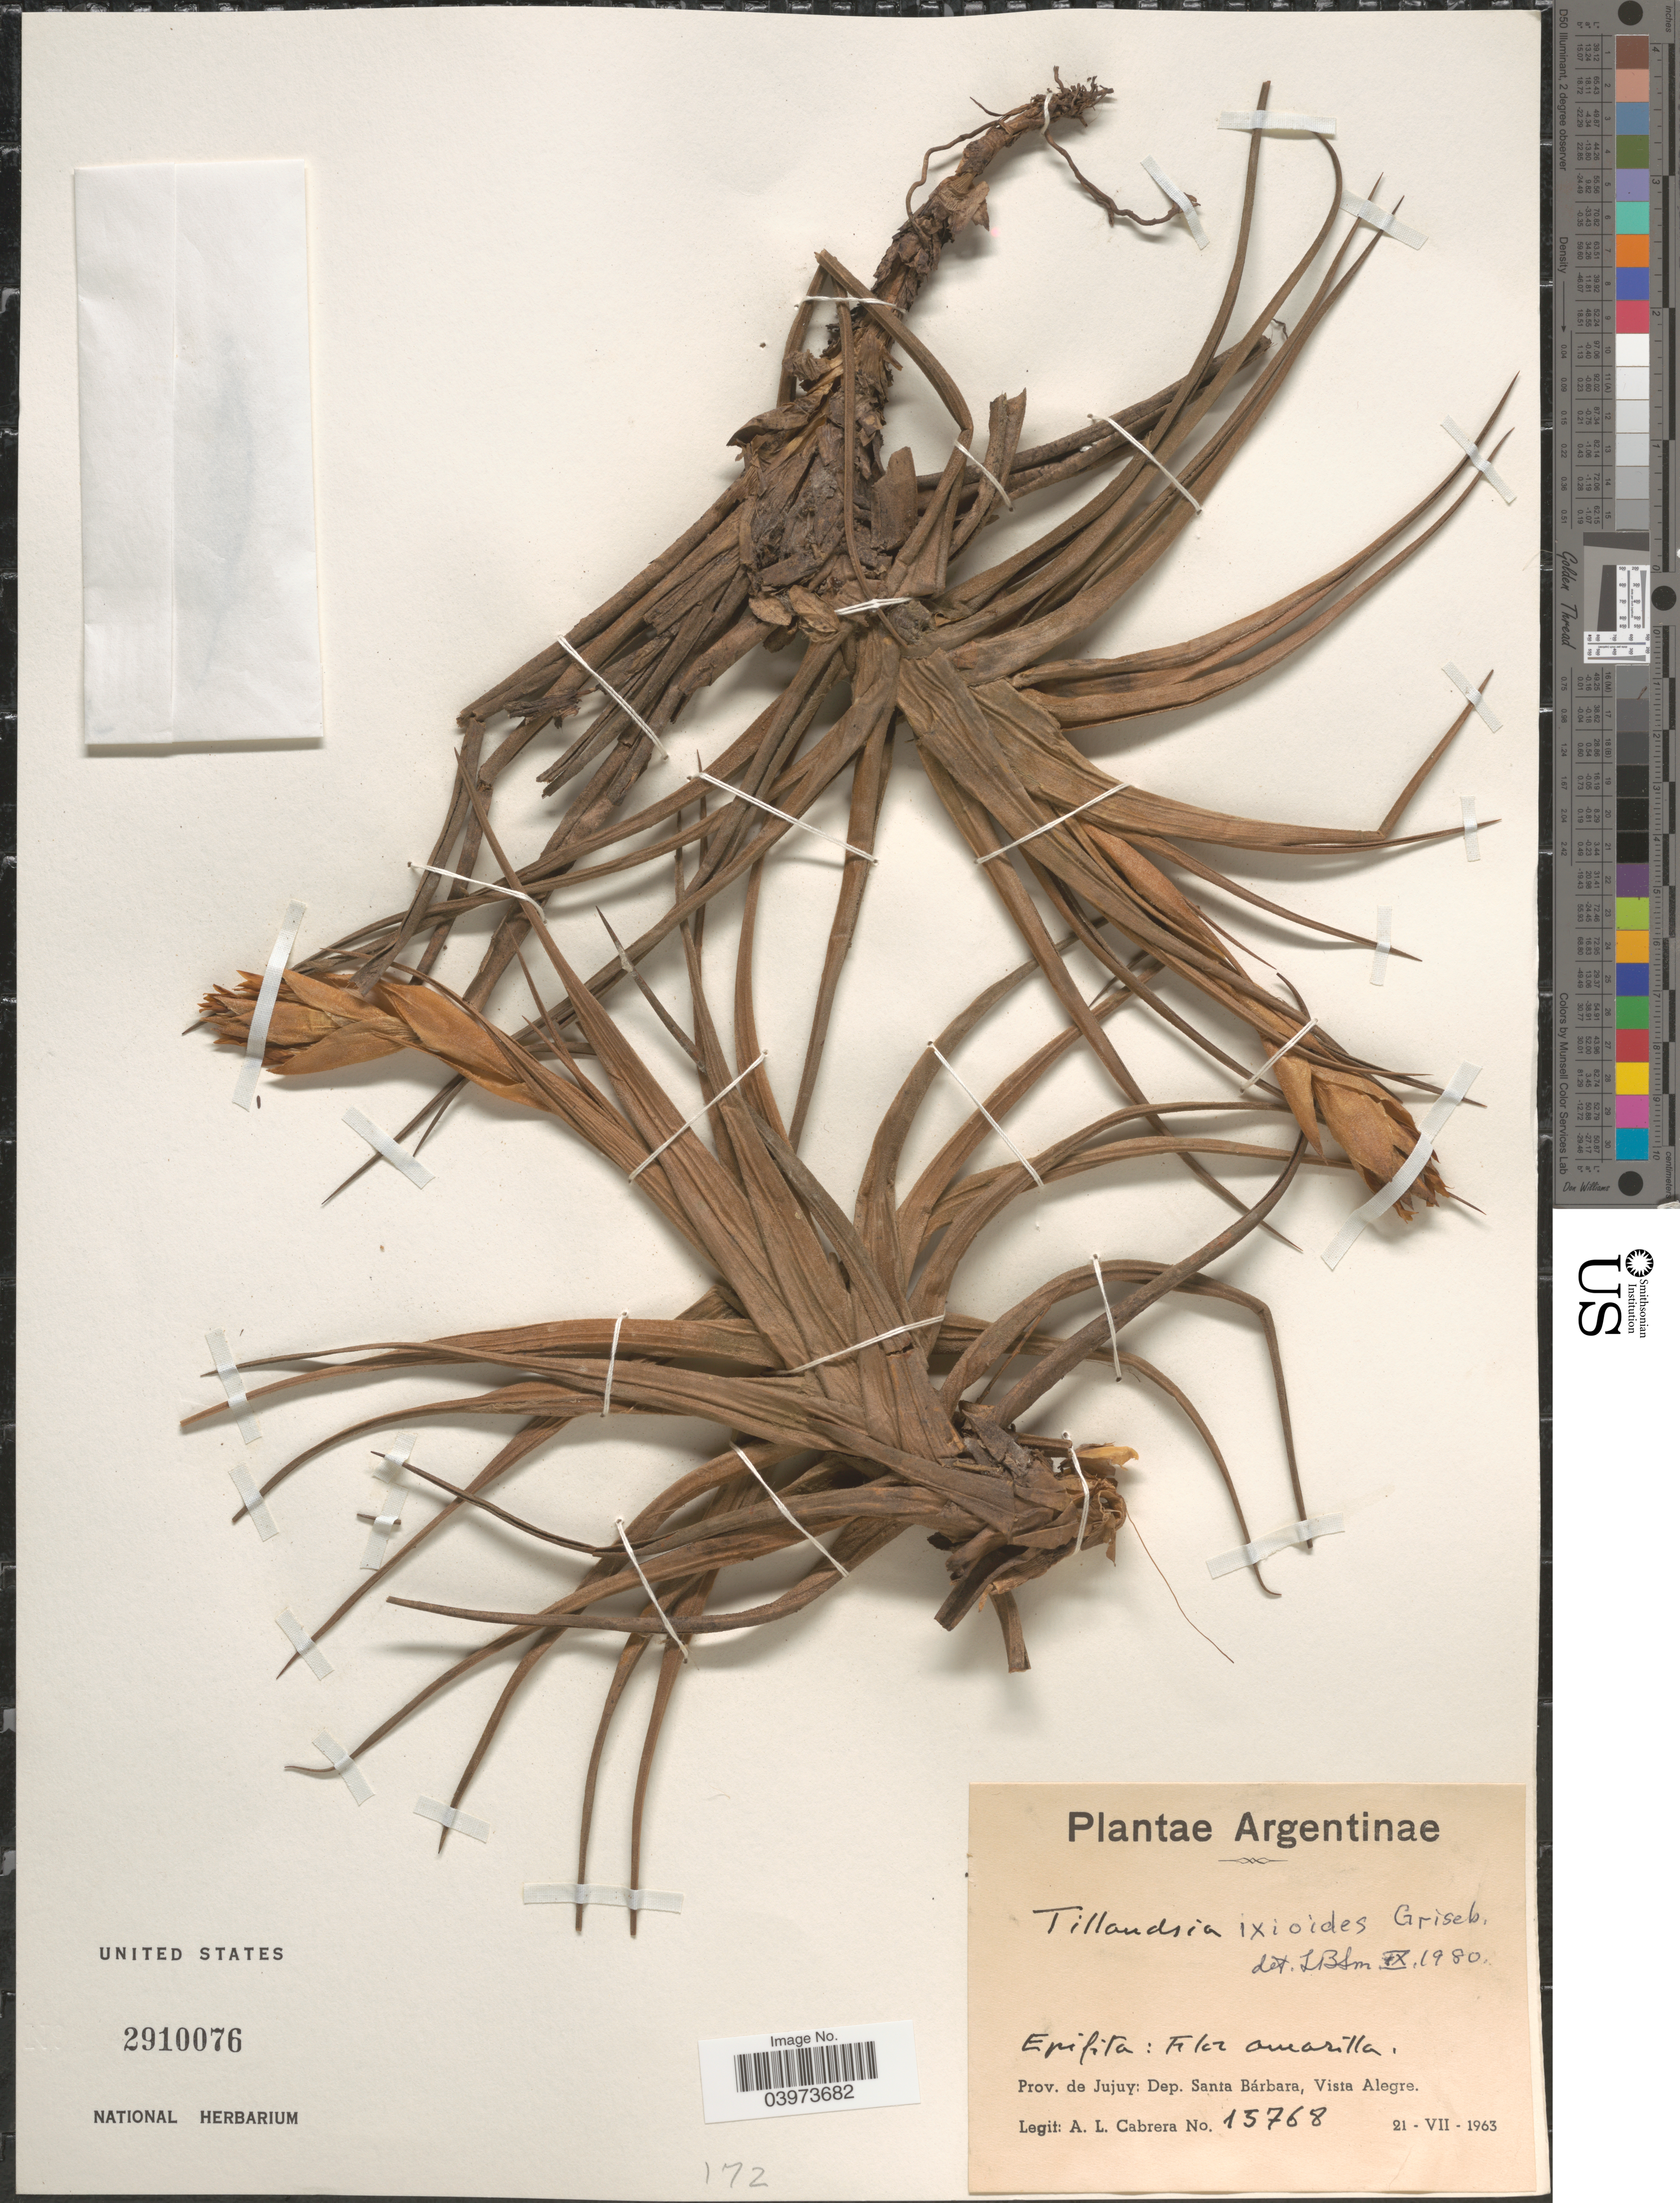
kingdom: Plantae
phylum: Tracheophyta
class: Liliopsida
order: Poales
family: Bromeliaceae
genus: Tillandsia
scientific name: Tillandsia ixioides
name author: Griseb.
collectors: A. L. Cabrera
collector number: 15768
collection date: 1963-07-21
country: Argentina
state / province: Jujuy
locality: Dep. Santa Bárbara, Vista Alegre.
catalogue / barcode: US 2910076